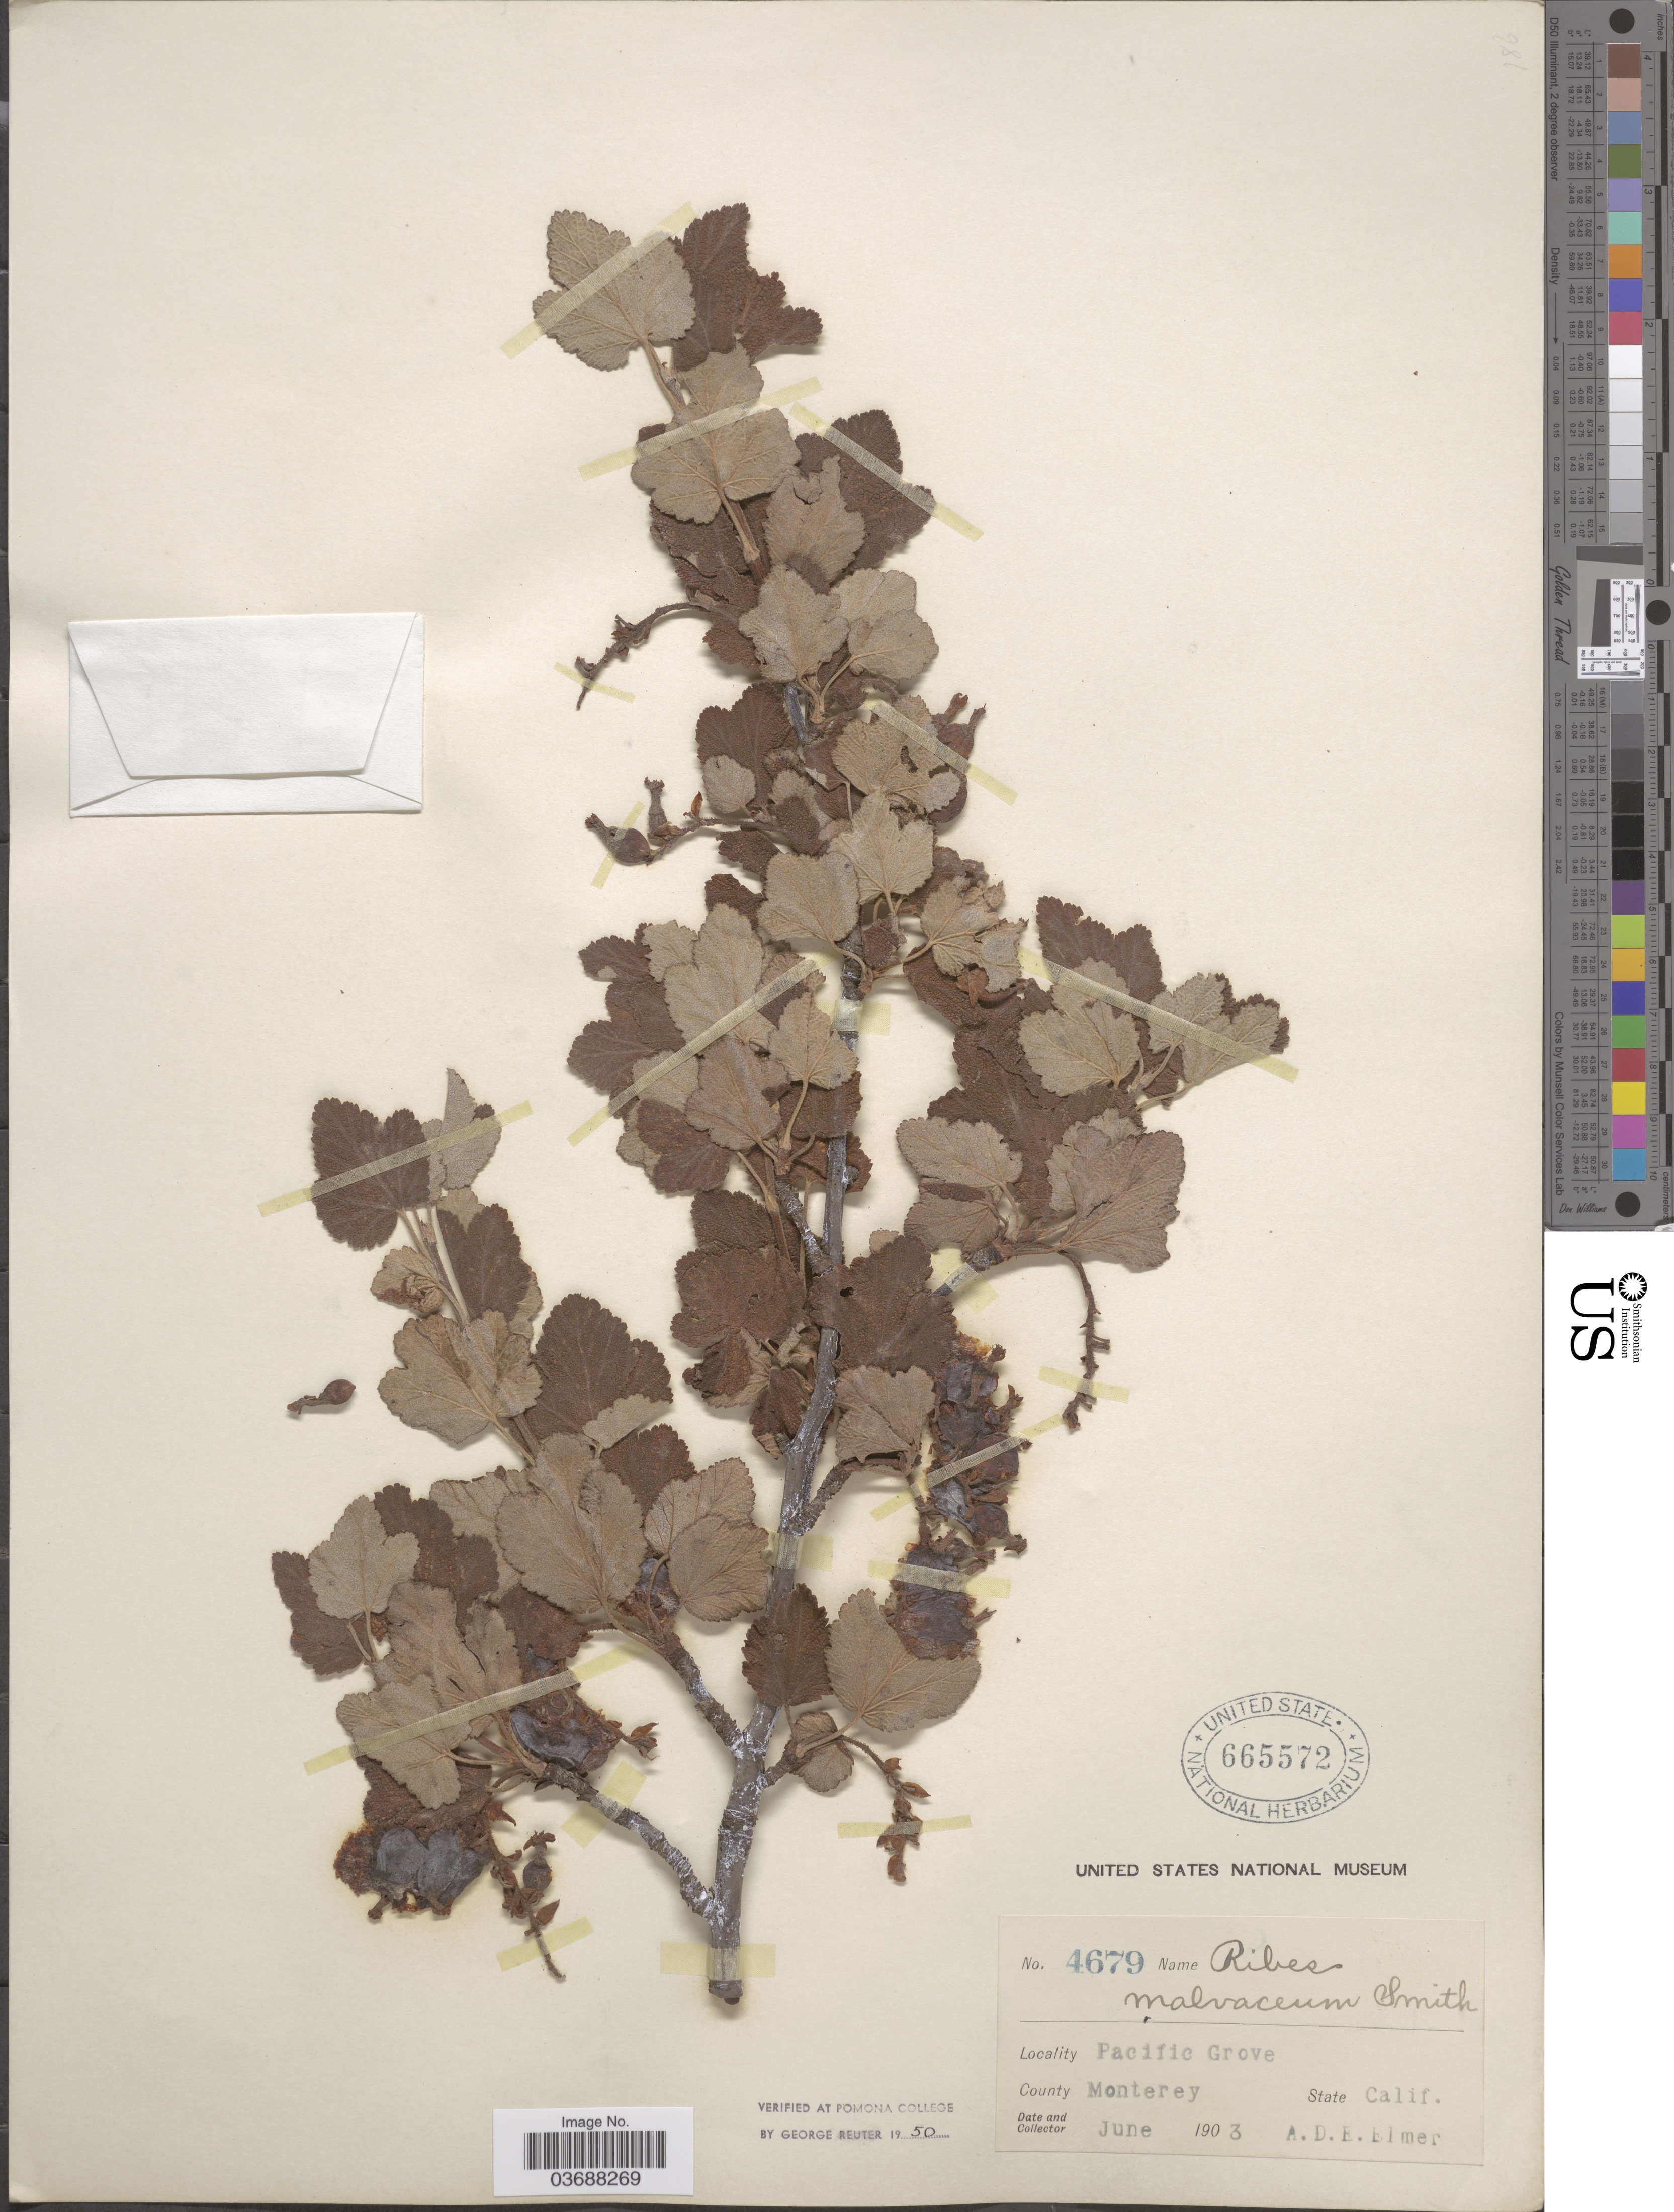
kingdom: Plantae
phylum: Tracheophyta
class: Magnoliopsida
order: Saxifragales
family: Grossulariaceae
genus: Ribes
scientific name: Ribes malvaceum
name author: Sm.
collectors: A. D. E. Elmer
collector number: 4679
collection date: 1903-06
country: United States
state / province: California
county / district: Monterey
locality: Pacific Grove. County Monterey.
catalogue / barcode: US 665572